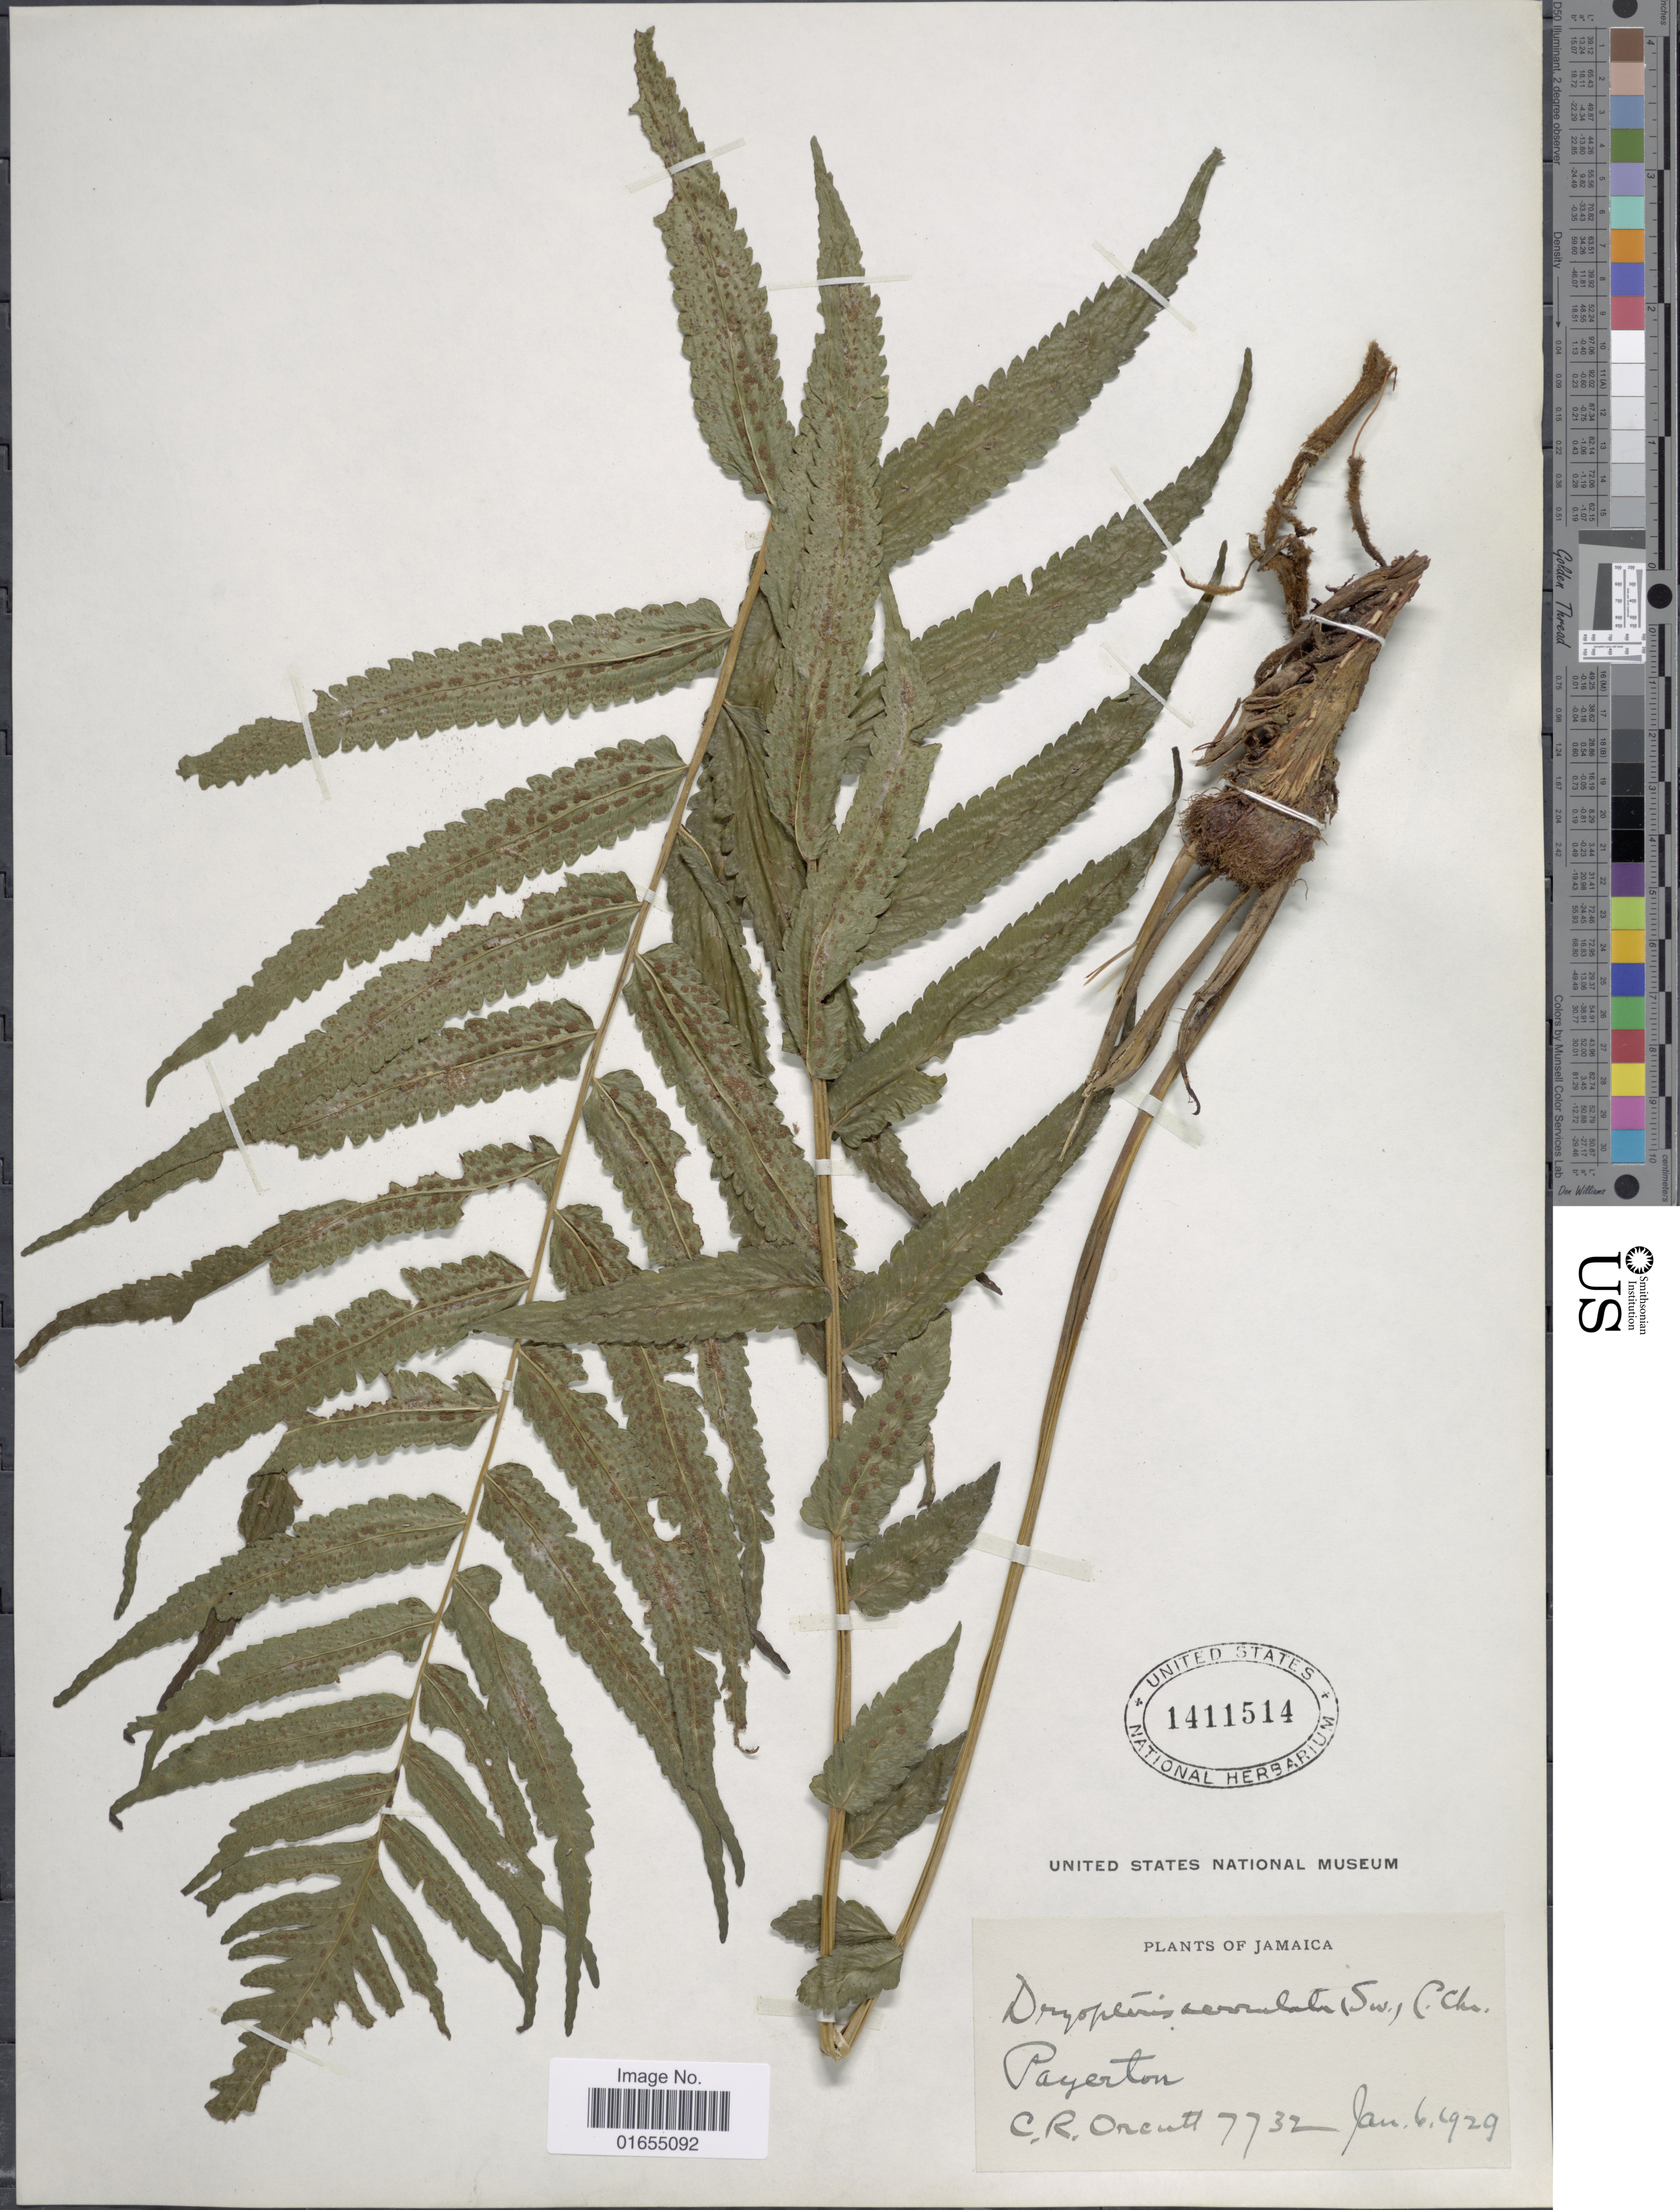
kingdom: Plantae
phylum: Tracheophyta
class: Polypodiopsida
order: Polypodiales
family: Thelypteridaceae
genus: Goniopteris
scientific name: Goniopteris serrulata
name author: (Sw.) J. Sm.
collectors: C. R. Orcutt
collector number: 7732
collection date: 1929-01-06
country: Jamaica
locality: Payerton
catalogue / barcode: US 1411514